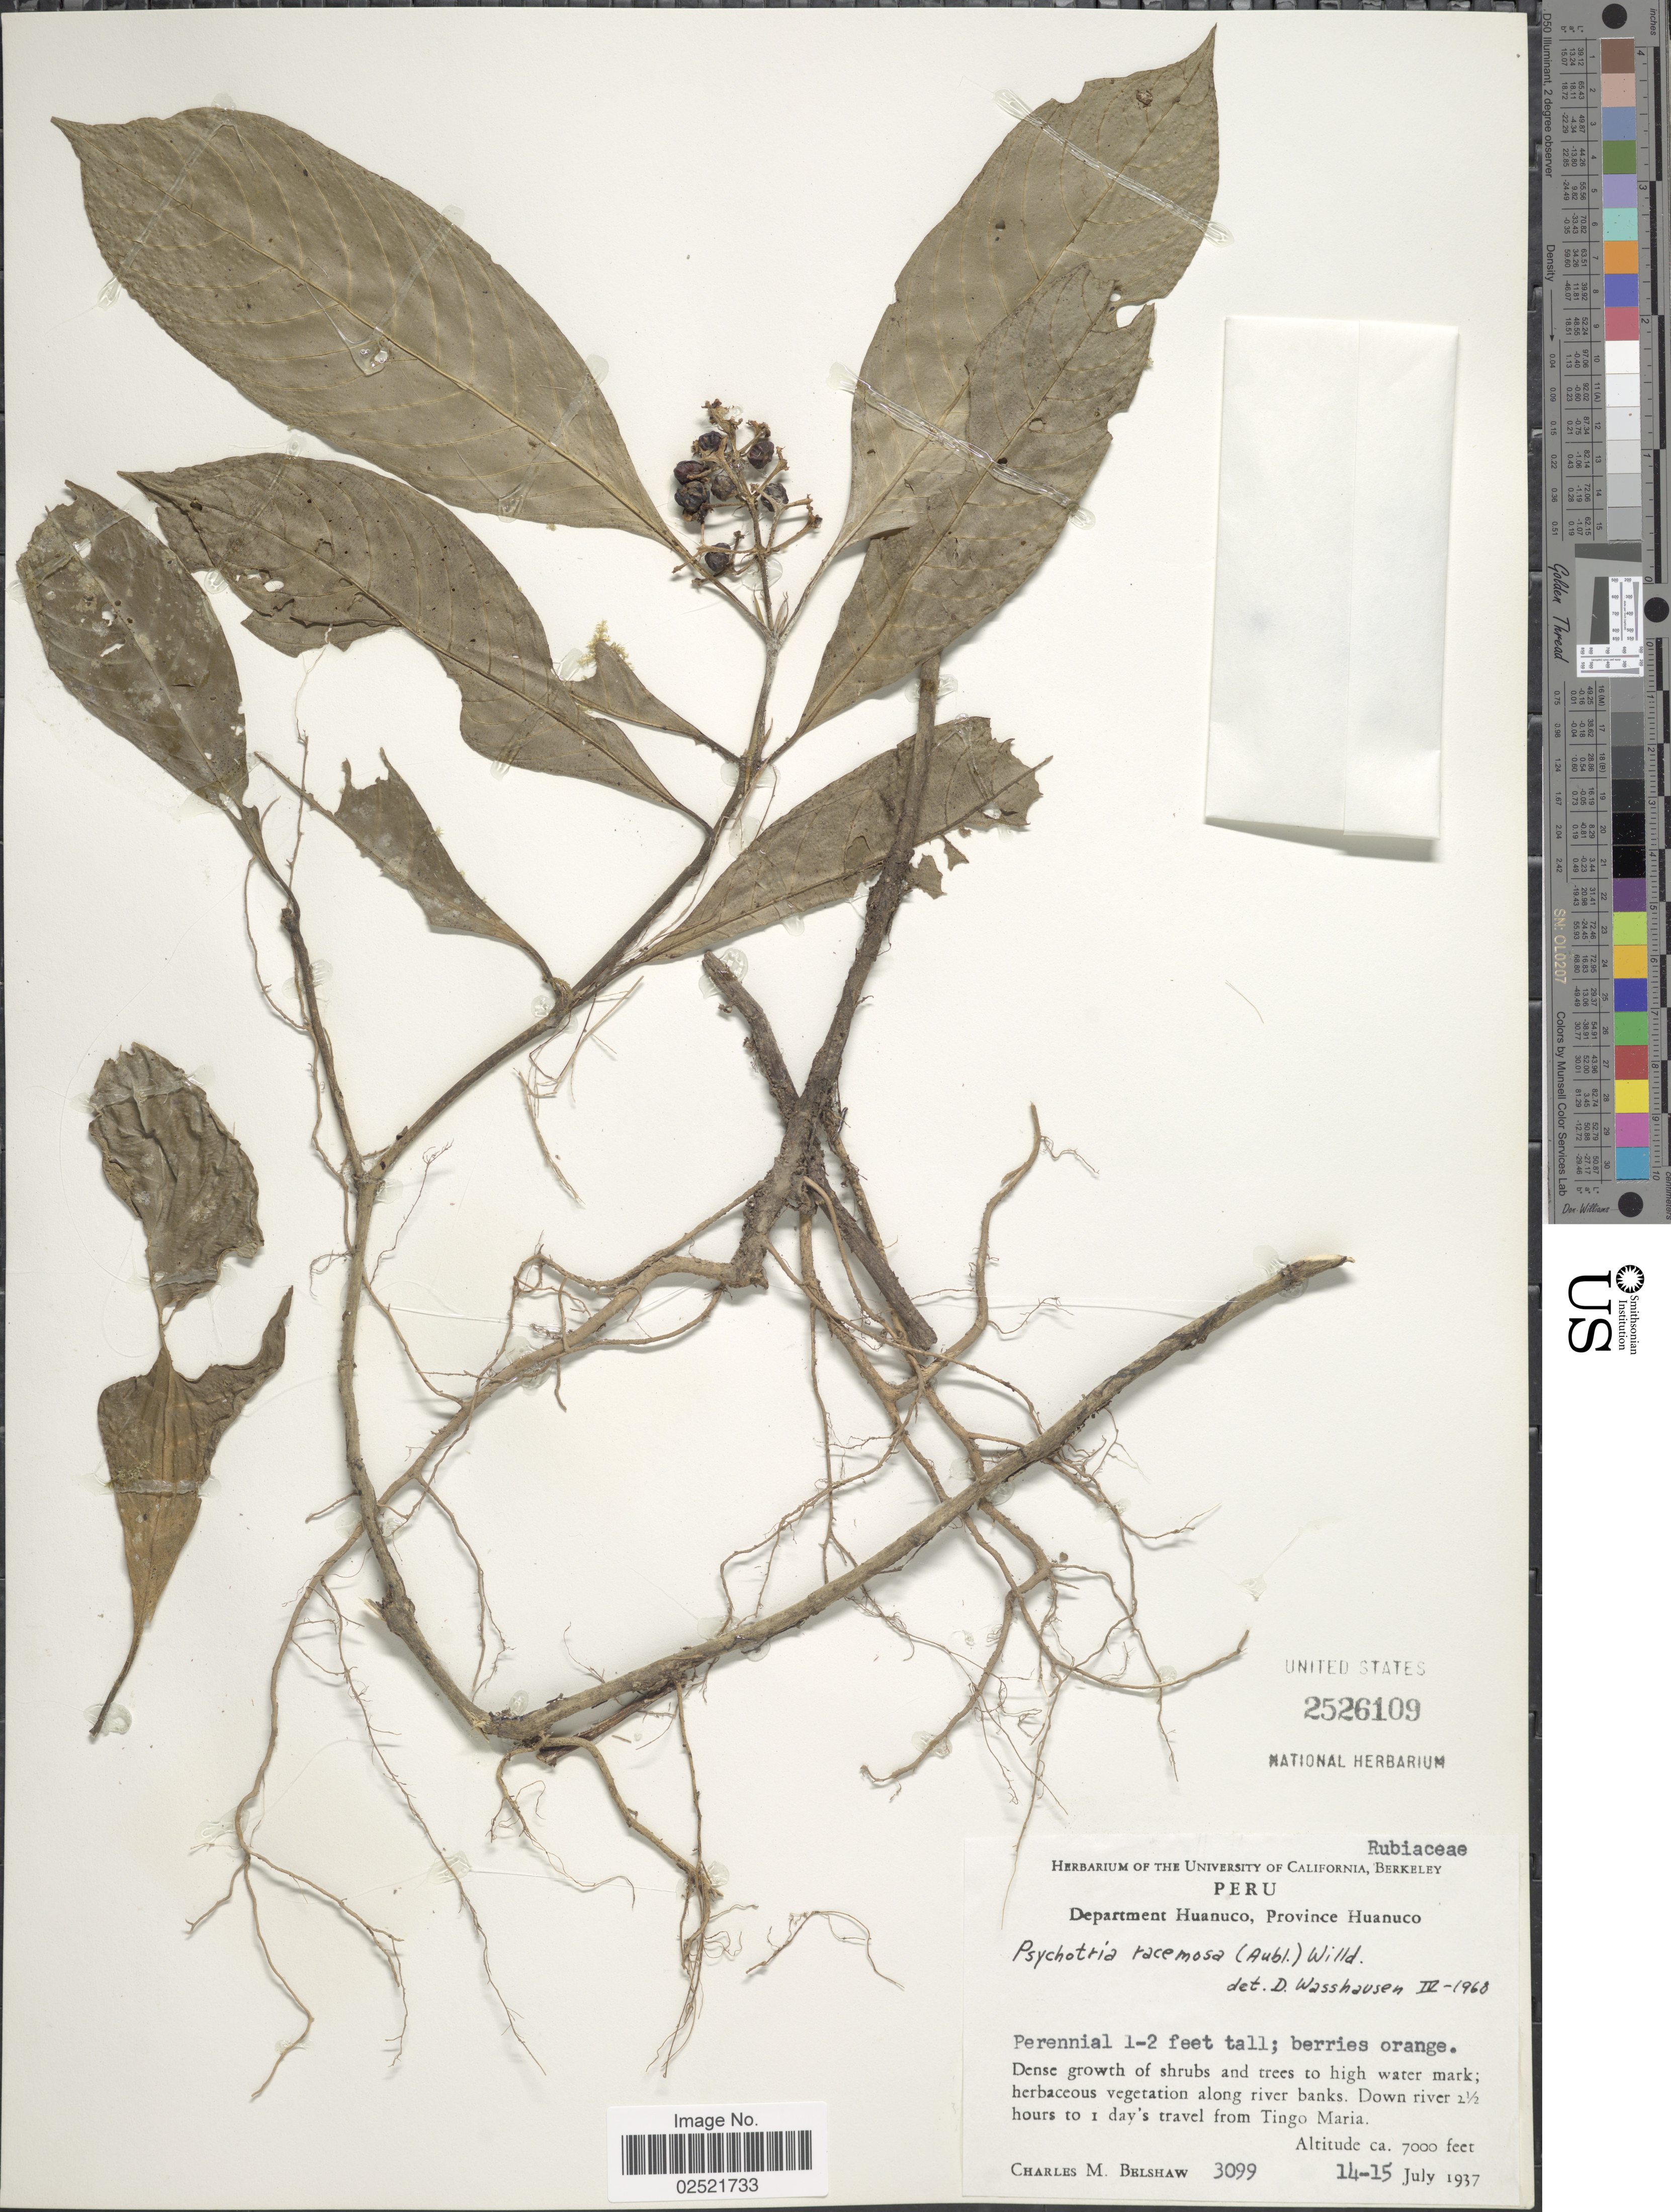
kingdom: Plantae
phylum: Tracheophyta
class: Magnoliopsida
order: Gentianales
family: Rubiaceae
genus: Psychotria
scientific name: Psychotria racemosa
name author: (Aubl.) Raeuschel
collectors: C. Shaw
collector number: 3099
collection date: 1937-07-14/1937-07-15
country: Peru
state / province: Huánuco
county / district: Huánuco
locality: Province Huanuco, down river 2½ hours to 1 day's travel from Tingo Maria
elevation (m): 2134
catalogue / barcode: US 2526109